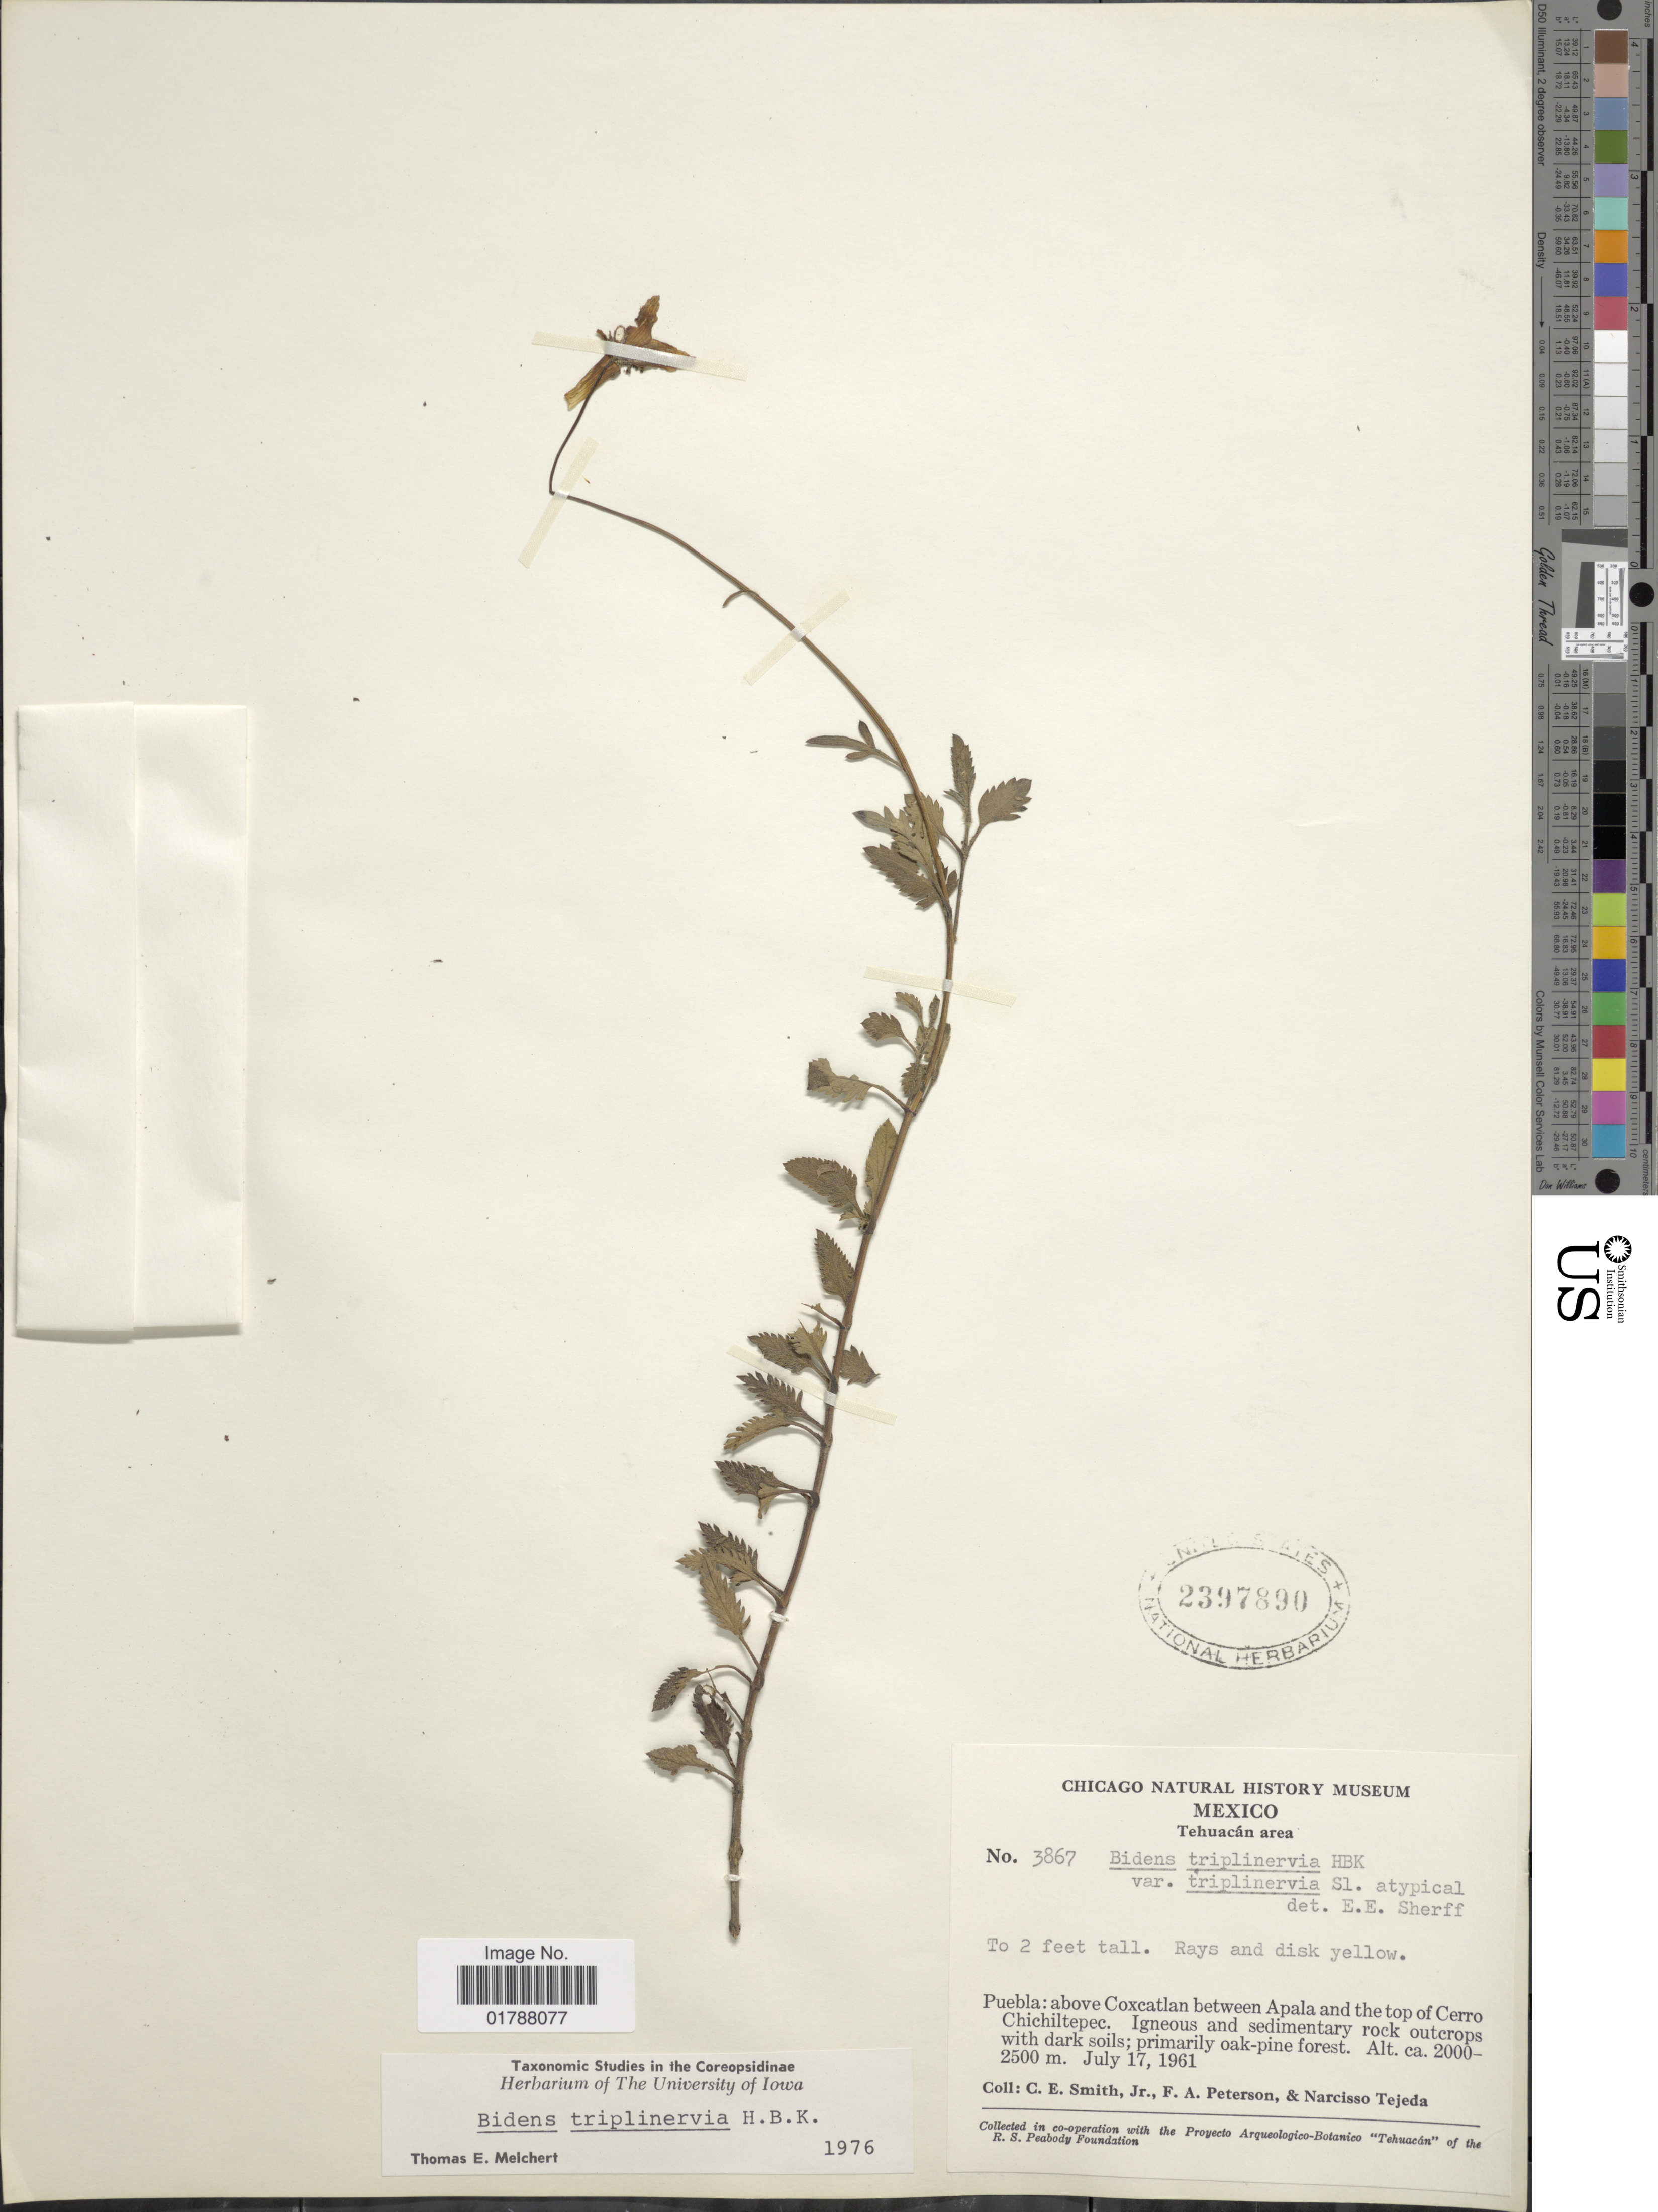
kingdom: Plantae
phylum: Tracheophyta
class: Magnoliopsida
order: Asterales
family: Asteraceae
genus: Bidens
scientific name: Bidens triplinervia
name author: Kunth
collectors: C. E. Smith Jr., F. A. Peterson & N. Tejeda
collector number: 3867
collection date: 1961-07-17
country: Mexico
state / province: Puebla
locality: Tehuacan area, Puebla: above Coxcatlan between Apala and the top of Cerro Chichiltepec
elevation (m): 2000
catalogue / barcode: US 2397890